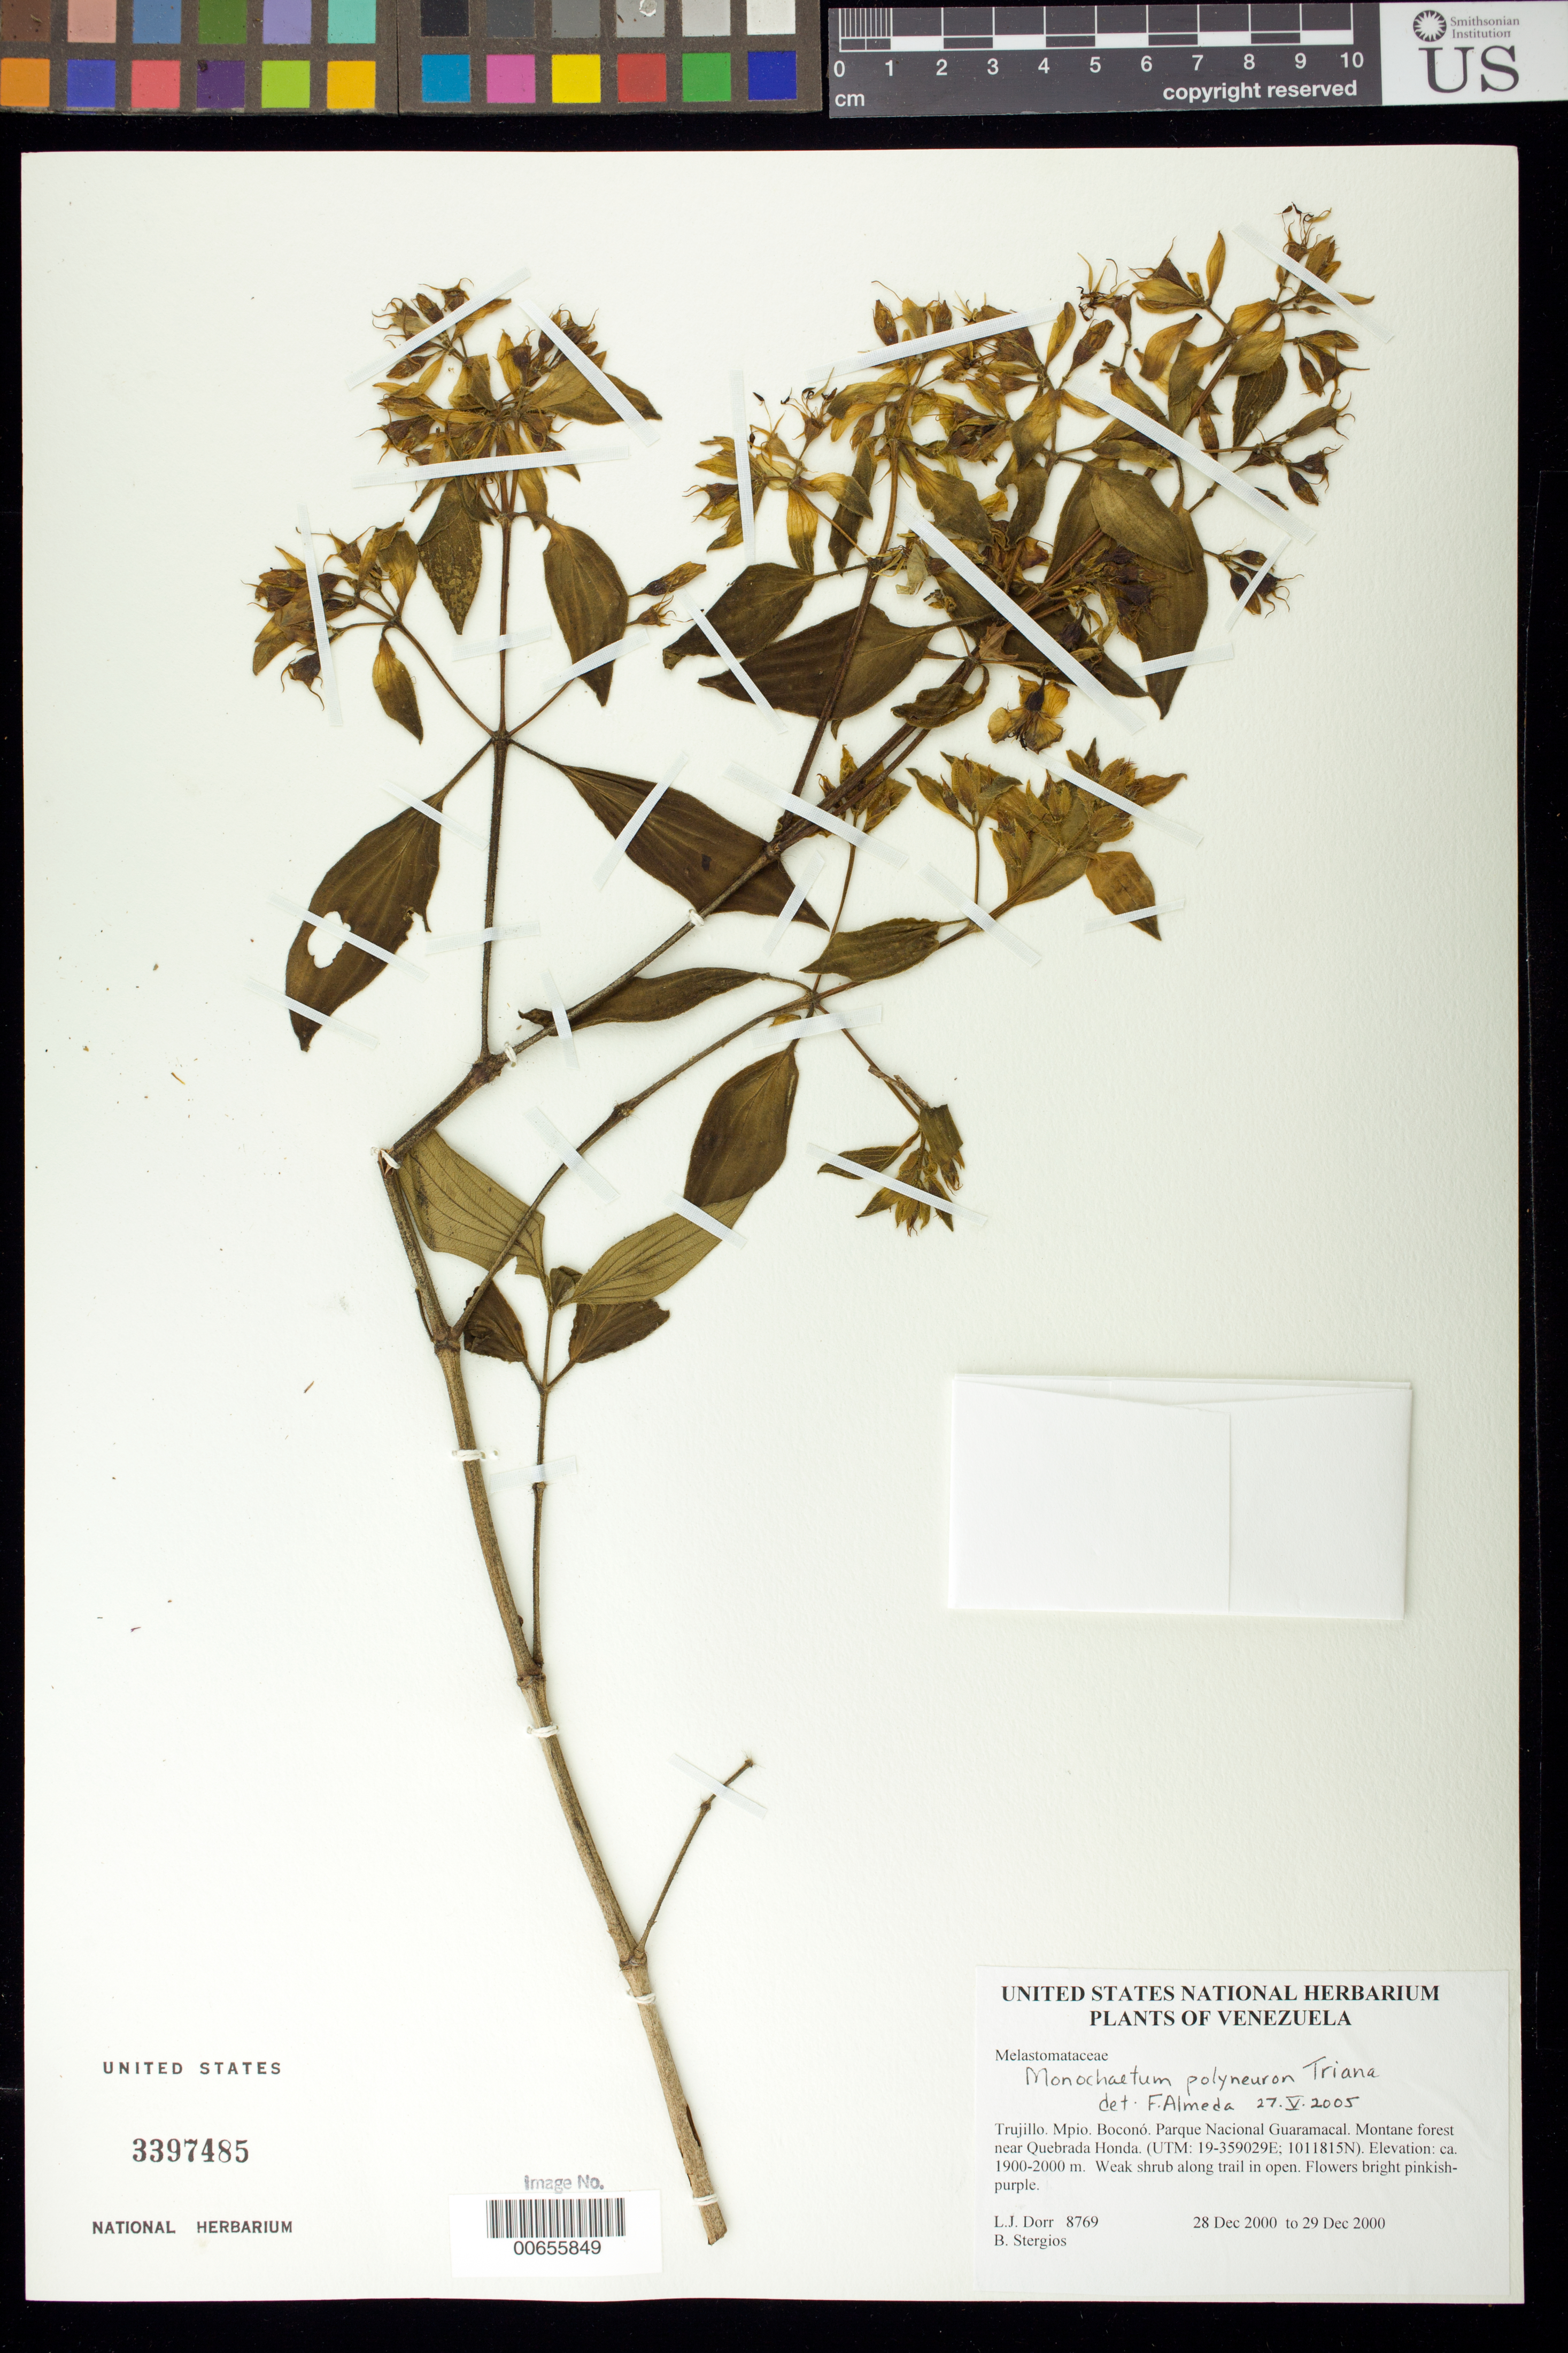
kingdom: Plantae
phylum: Tracheophyta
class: Magnoliopsida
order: Myrtales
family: Melastomataceae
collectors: L. J. Dorr & B. G. Stergios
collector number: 8769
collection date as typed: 28 Dec 2000 to 29 Dec 2000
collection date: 2000-12-28/2000-12-29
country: Venezuela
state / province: Trujillo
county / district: Boconó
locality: Parque Nacional Guaramacal near Quebrada Honda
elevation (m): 1900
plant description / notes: CAS, F, NY, PORT, US, VEN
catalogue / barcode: US 3397485